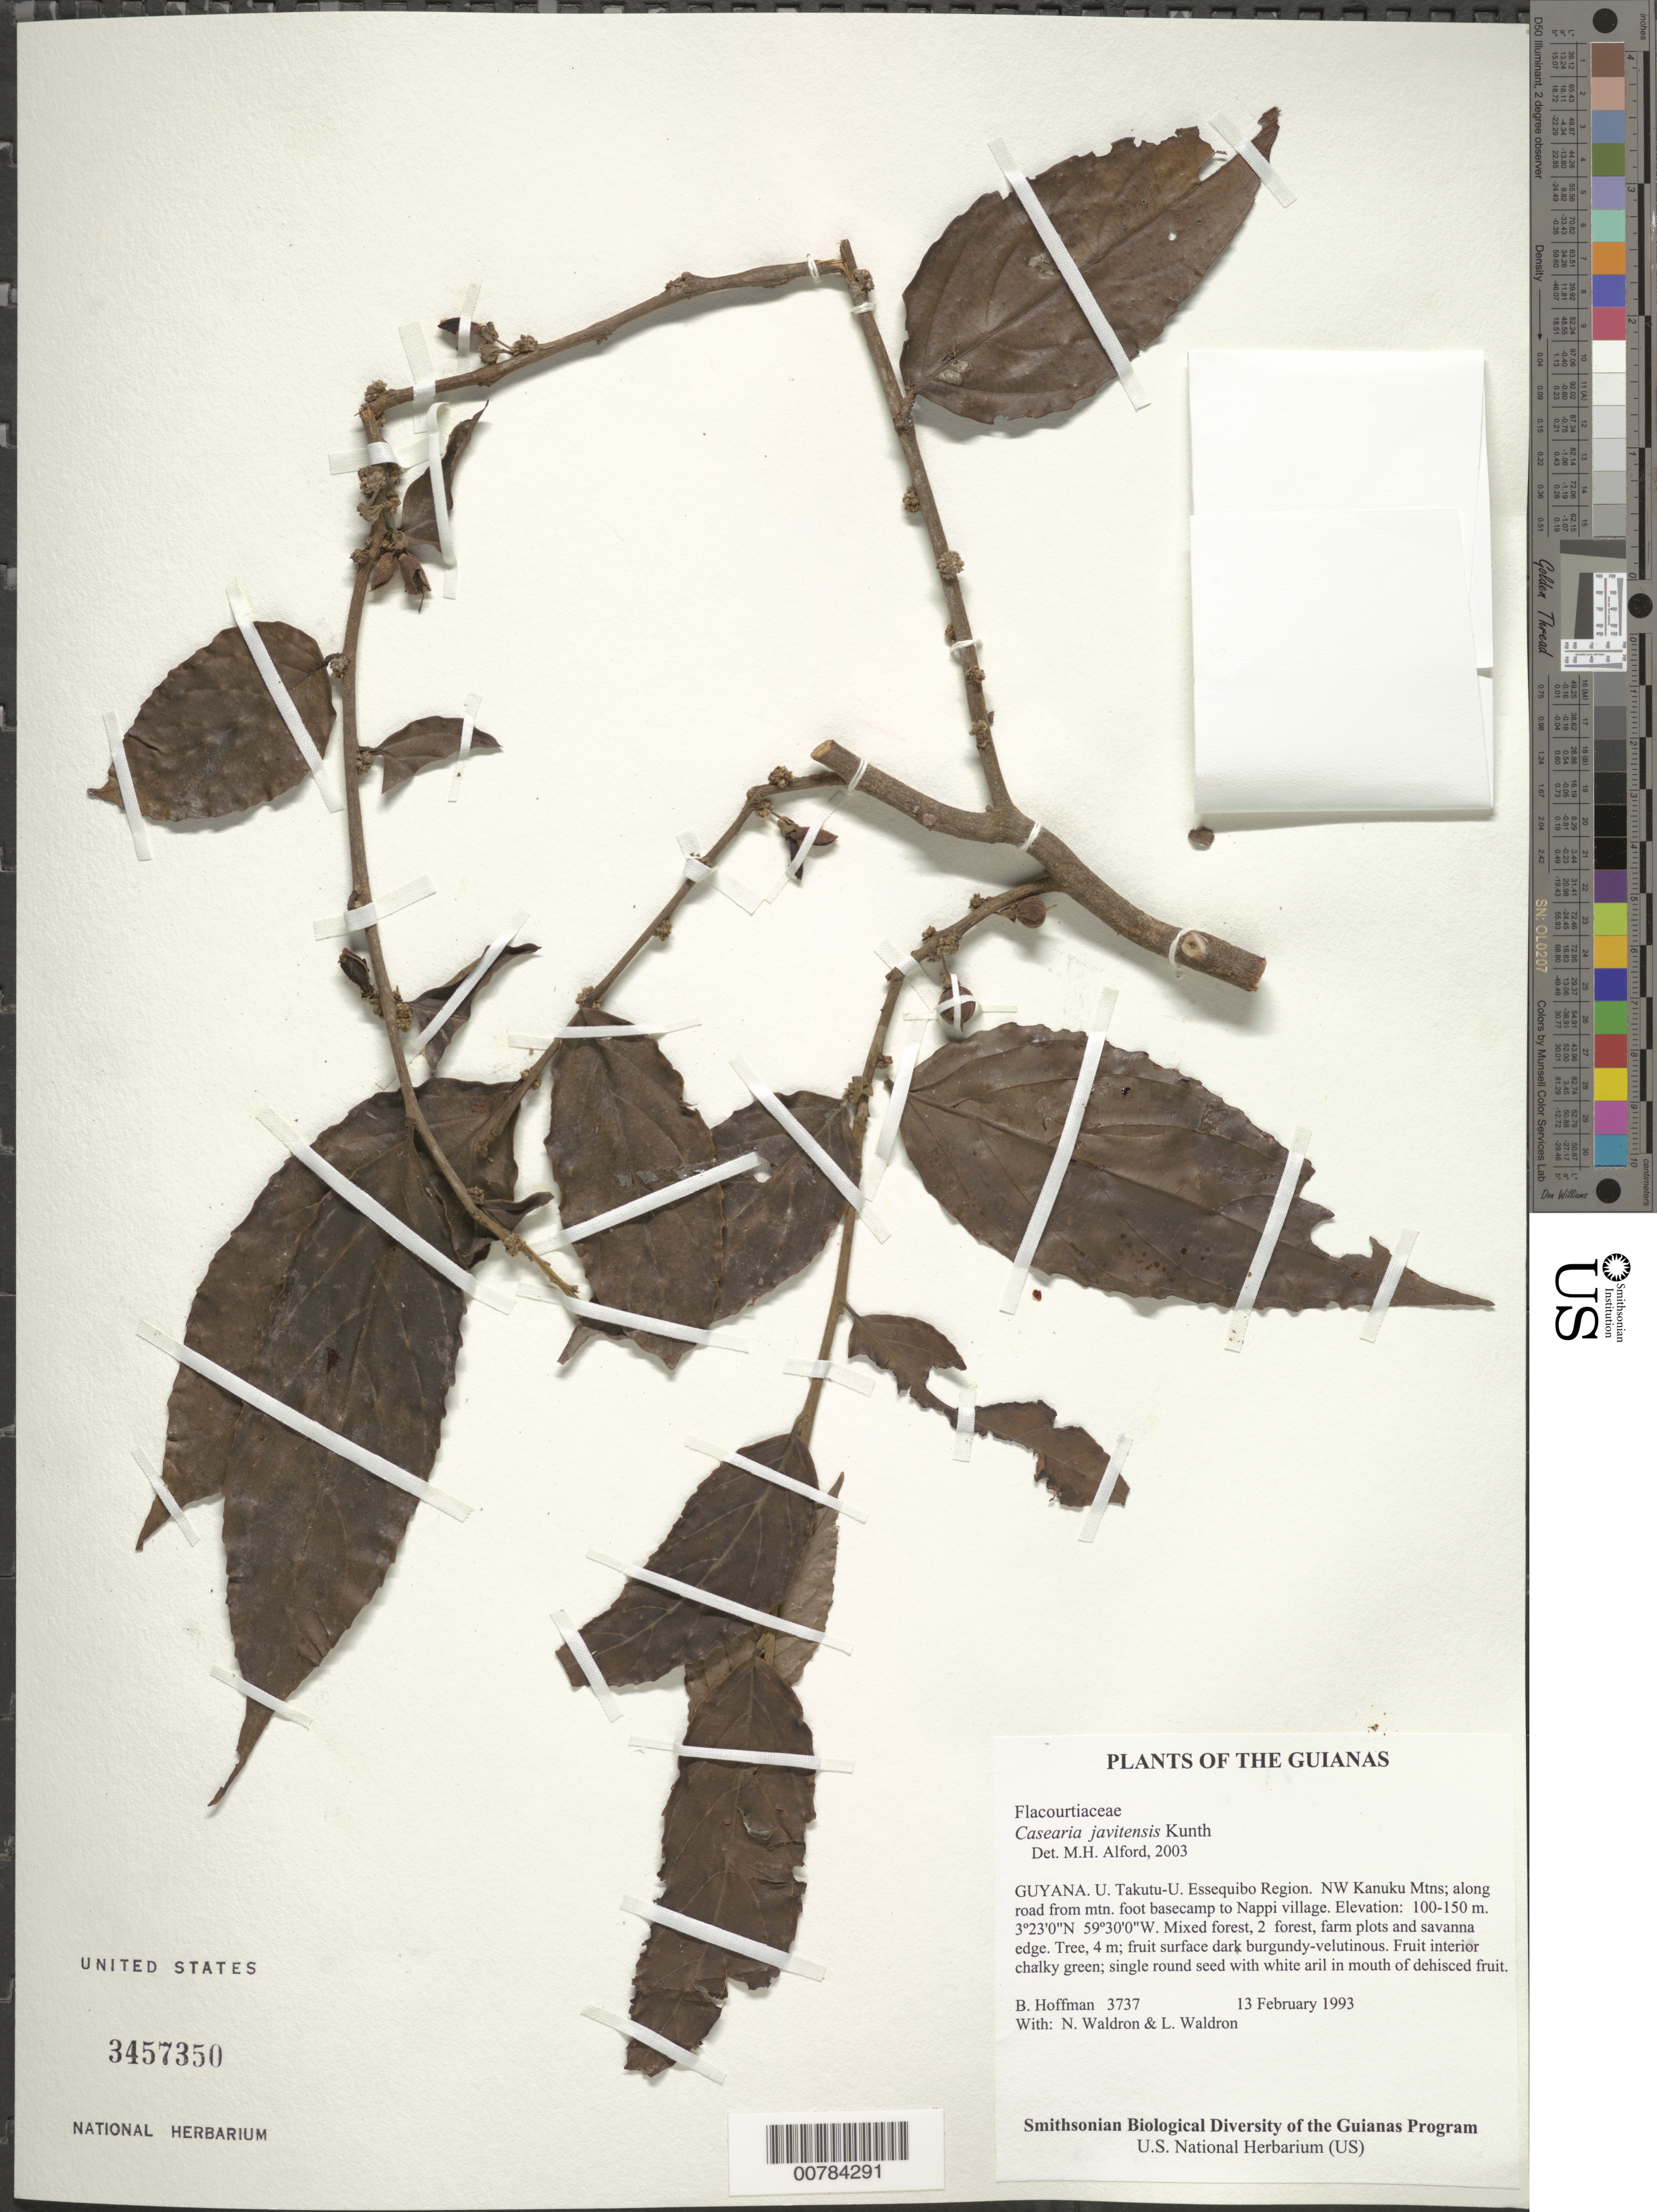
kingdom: Plantae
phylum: Tracheophyta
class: Magnoliopsida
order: Malpighiales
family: Salicaceae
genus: Piparea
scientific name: Piparea multiflora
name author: C.F. Gaertn.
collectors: B. Hoffman, N. Waldron & L. Waldron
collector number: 3737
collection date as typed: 13 February 1993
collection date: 1993-02-13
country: Guyana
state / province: U. Takutu-U. Essequibo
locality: NW Kanuku Mountains; along road from mountain foot basecamp to Nappi village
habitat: Mixed forest, secondary forest, farm plots and savanna edge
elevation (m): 100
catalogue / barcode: US 3457350